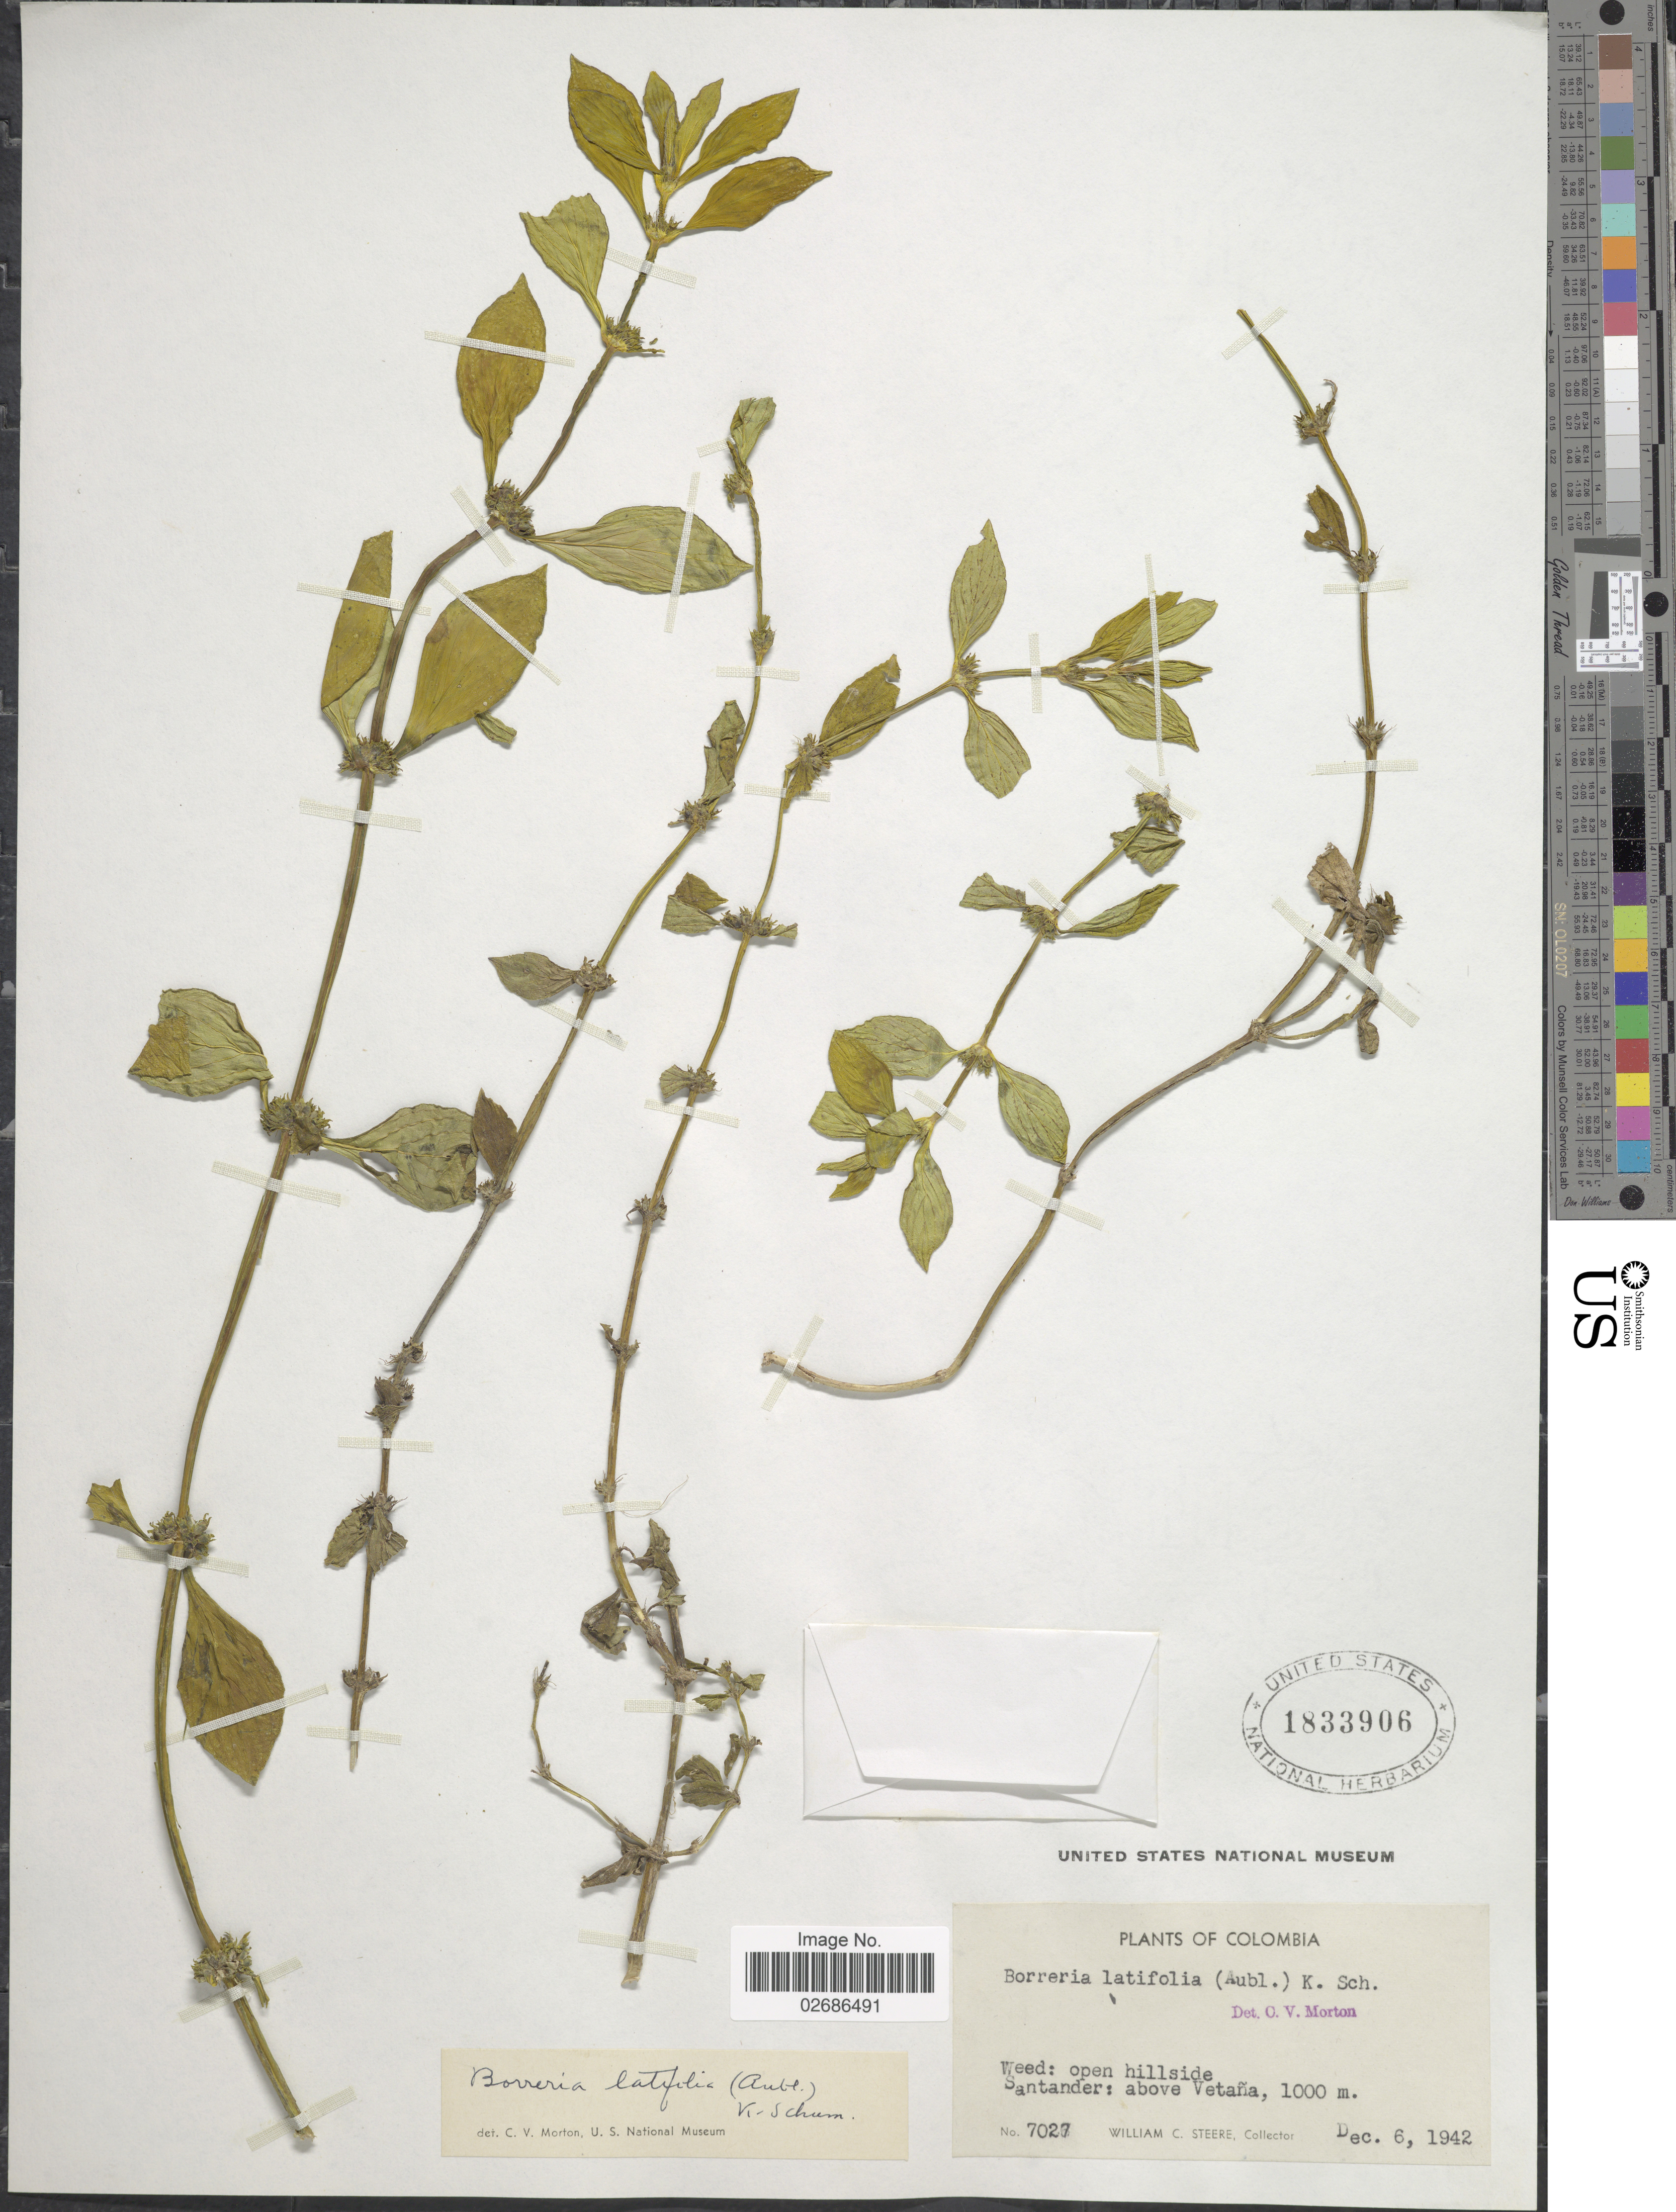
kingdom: Plantae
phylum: Tracheophyta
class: Magnoliopsida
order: Gentianales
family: Rubiaceae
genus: Borreria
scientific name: Borreria latifolia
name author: (Aubl.) K. Schum.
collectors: W. C. Steere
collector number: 7027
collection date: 1942-12-16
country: Colombia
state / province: Santander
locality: Santander: above Vetana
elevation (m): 1000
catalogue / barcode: US 1833906